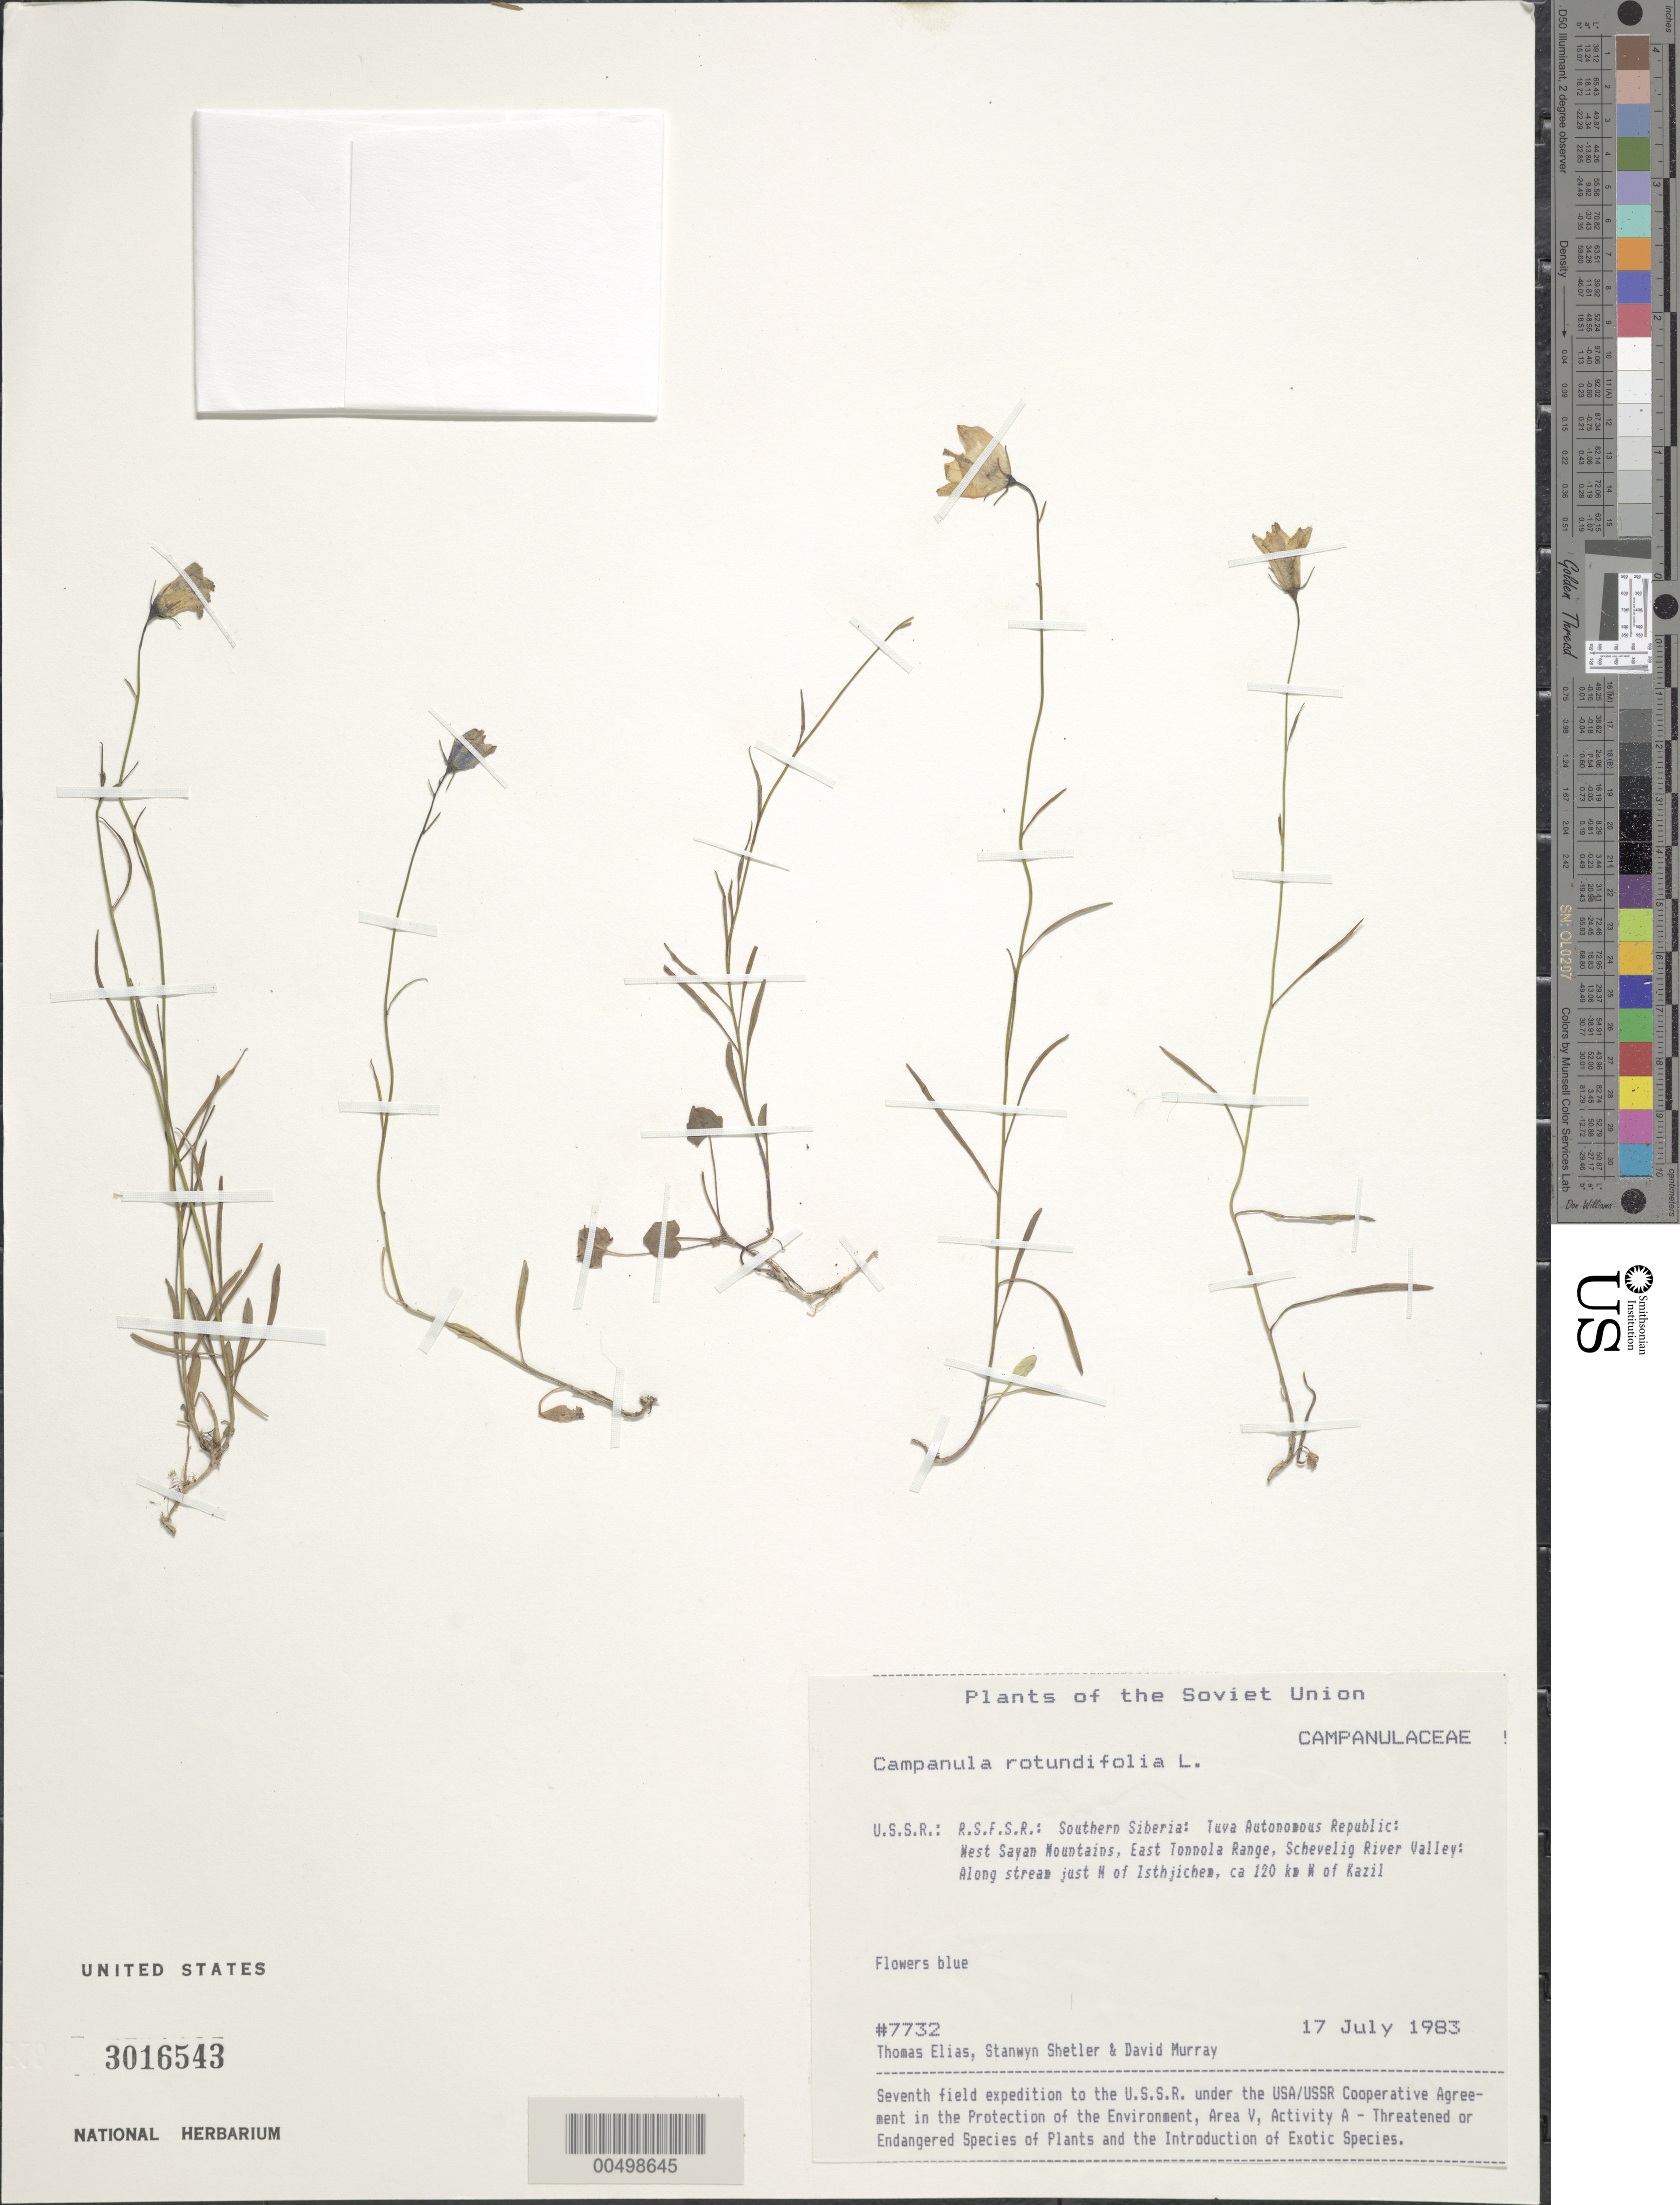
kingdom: Plantae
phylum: Tracheophyta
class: Magnoliopsida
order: Asterales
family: Campanulaceae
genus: Campanula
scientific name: Campanula rotundifolia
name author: L.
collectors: T. Elias, S. Shetler & D. F. Murray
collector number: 7732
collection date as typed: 17 Jul 1983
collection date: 1983-07-17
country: Russian Federation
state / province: Tuva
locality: West Sayan Mountains, E Tonnola [Tannu-Ola] Range, Schevelig River Valley, 20 km SE of Isthjichem [Ishti-Khem], *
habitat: along stream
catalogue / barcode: US 3016543